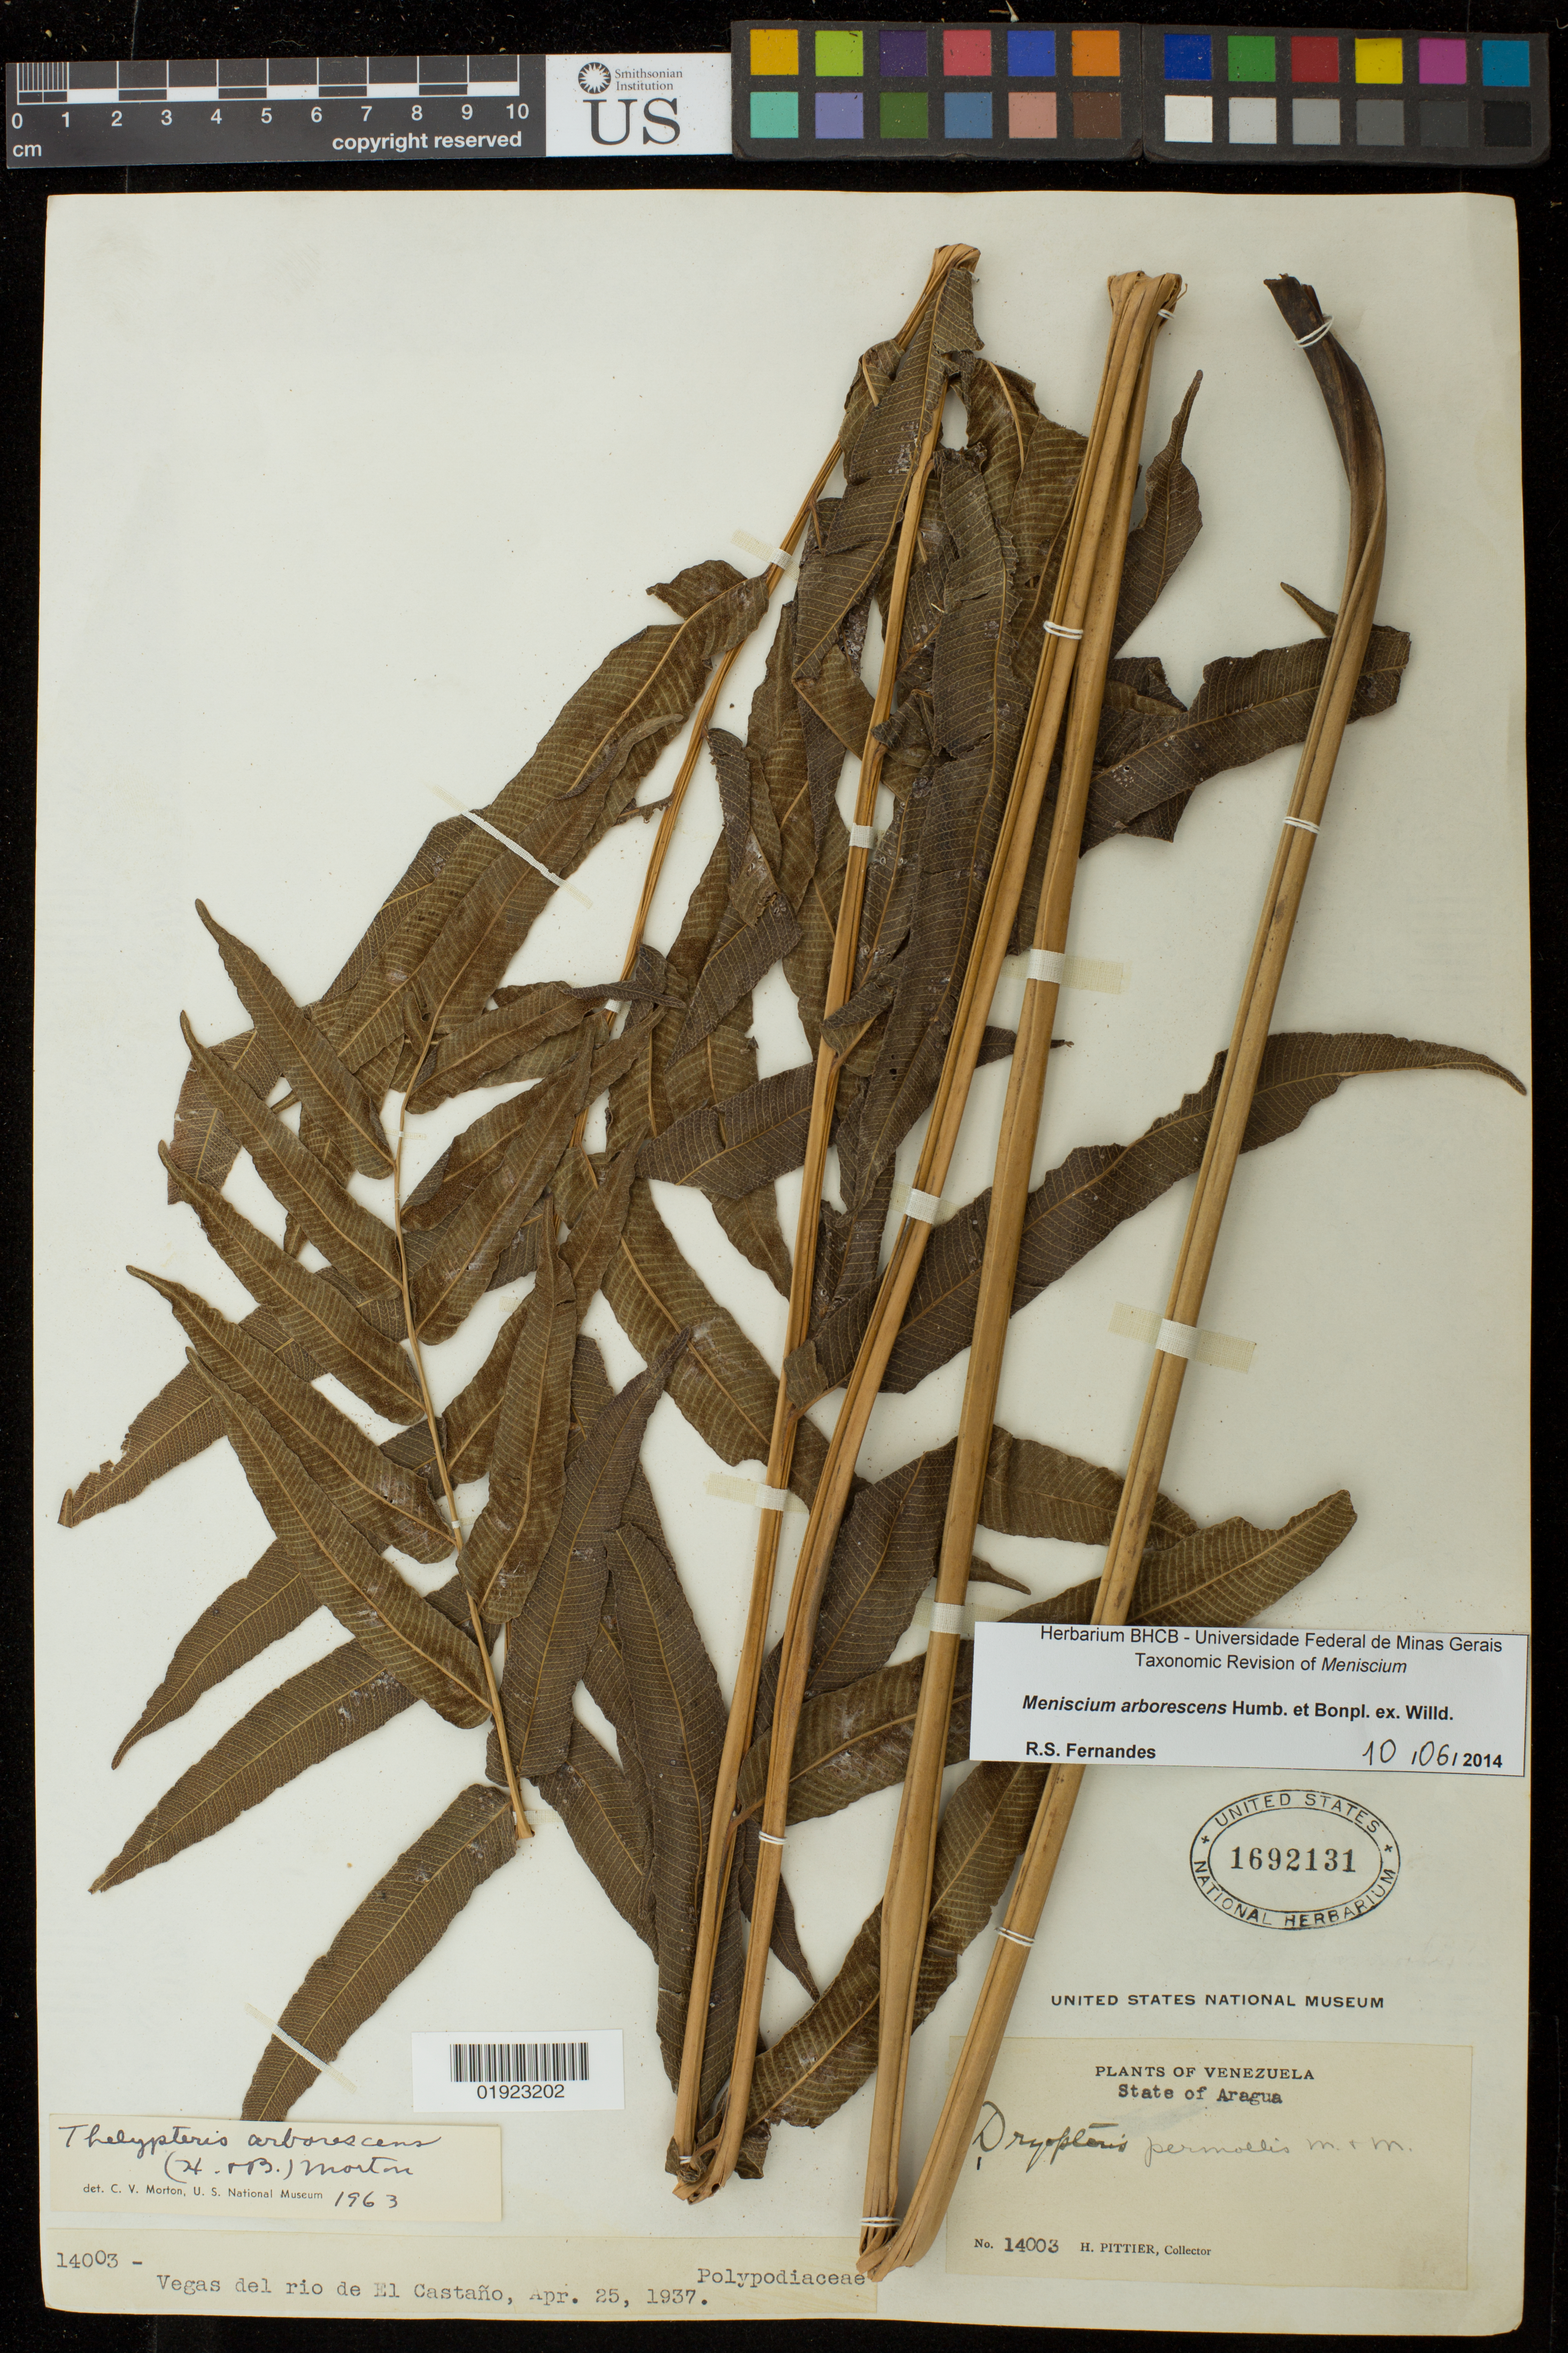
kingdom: Plantae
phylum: Tracheophyta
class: Polypodiopsida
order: Polypodiales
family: Thelypteridaceae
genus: Meniscium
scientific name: Meniscium arborescens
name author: Humb. & Bonpl. ex Willd.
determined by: Fernandes, R. S.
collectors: H. F. Pittier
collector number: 14003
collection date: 1937-04-25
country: Venezuela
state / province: Aragua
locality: Vegas del rio de El Castano.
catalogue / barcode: US 1692131